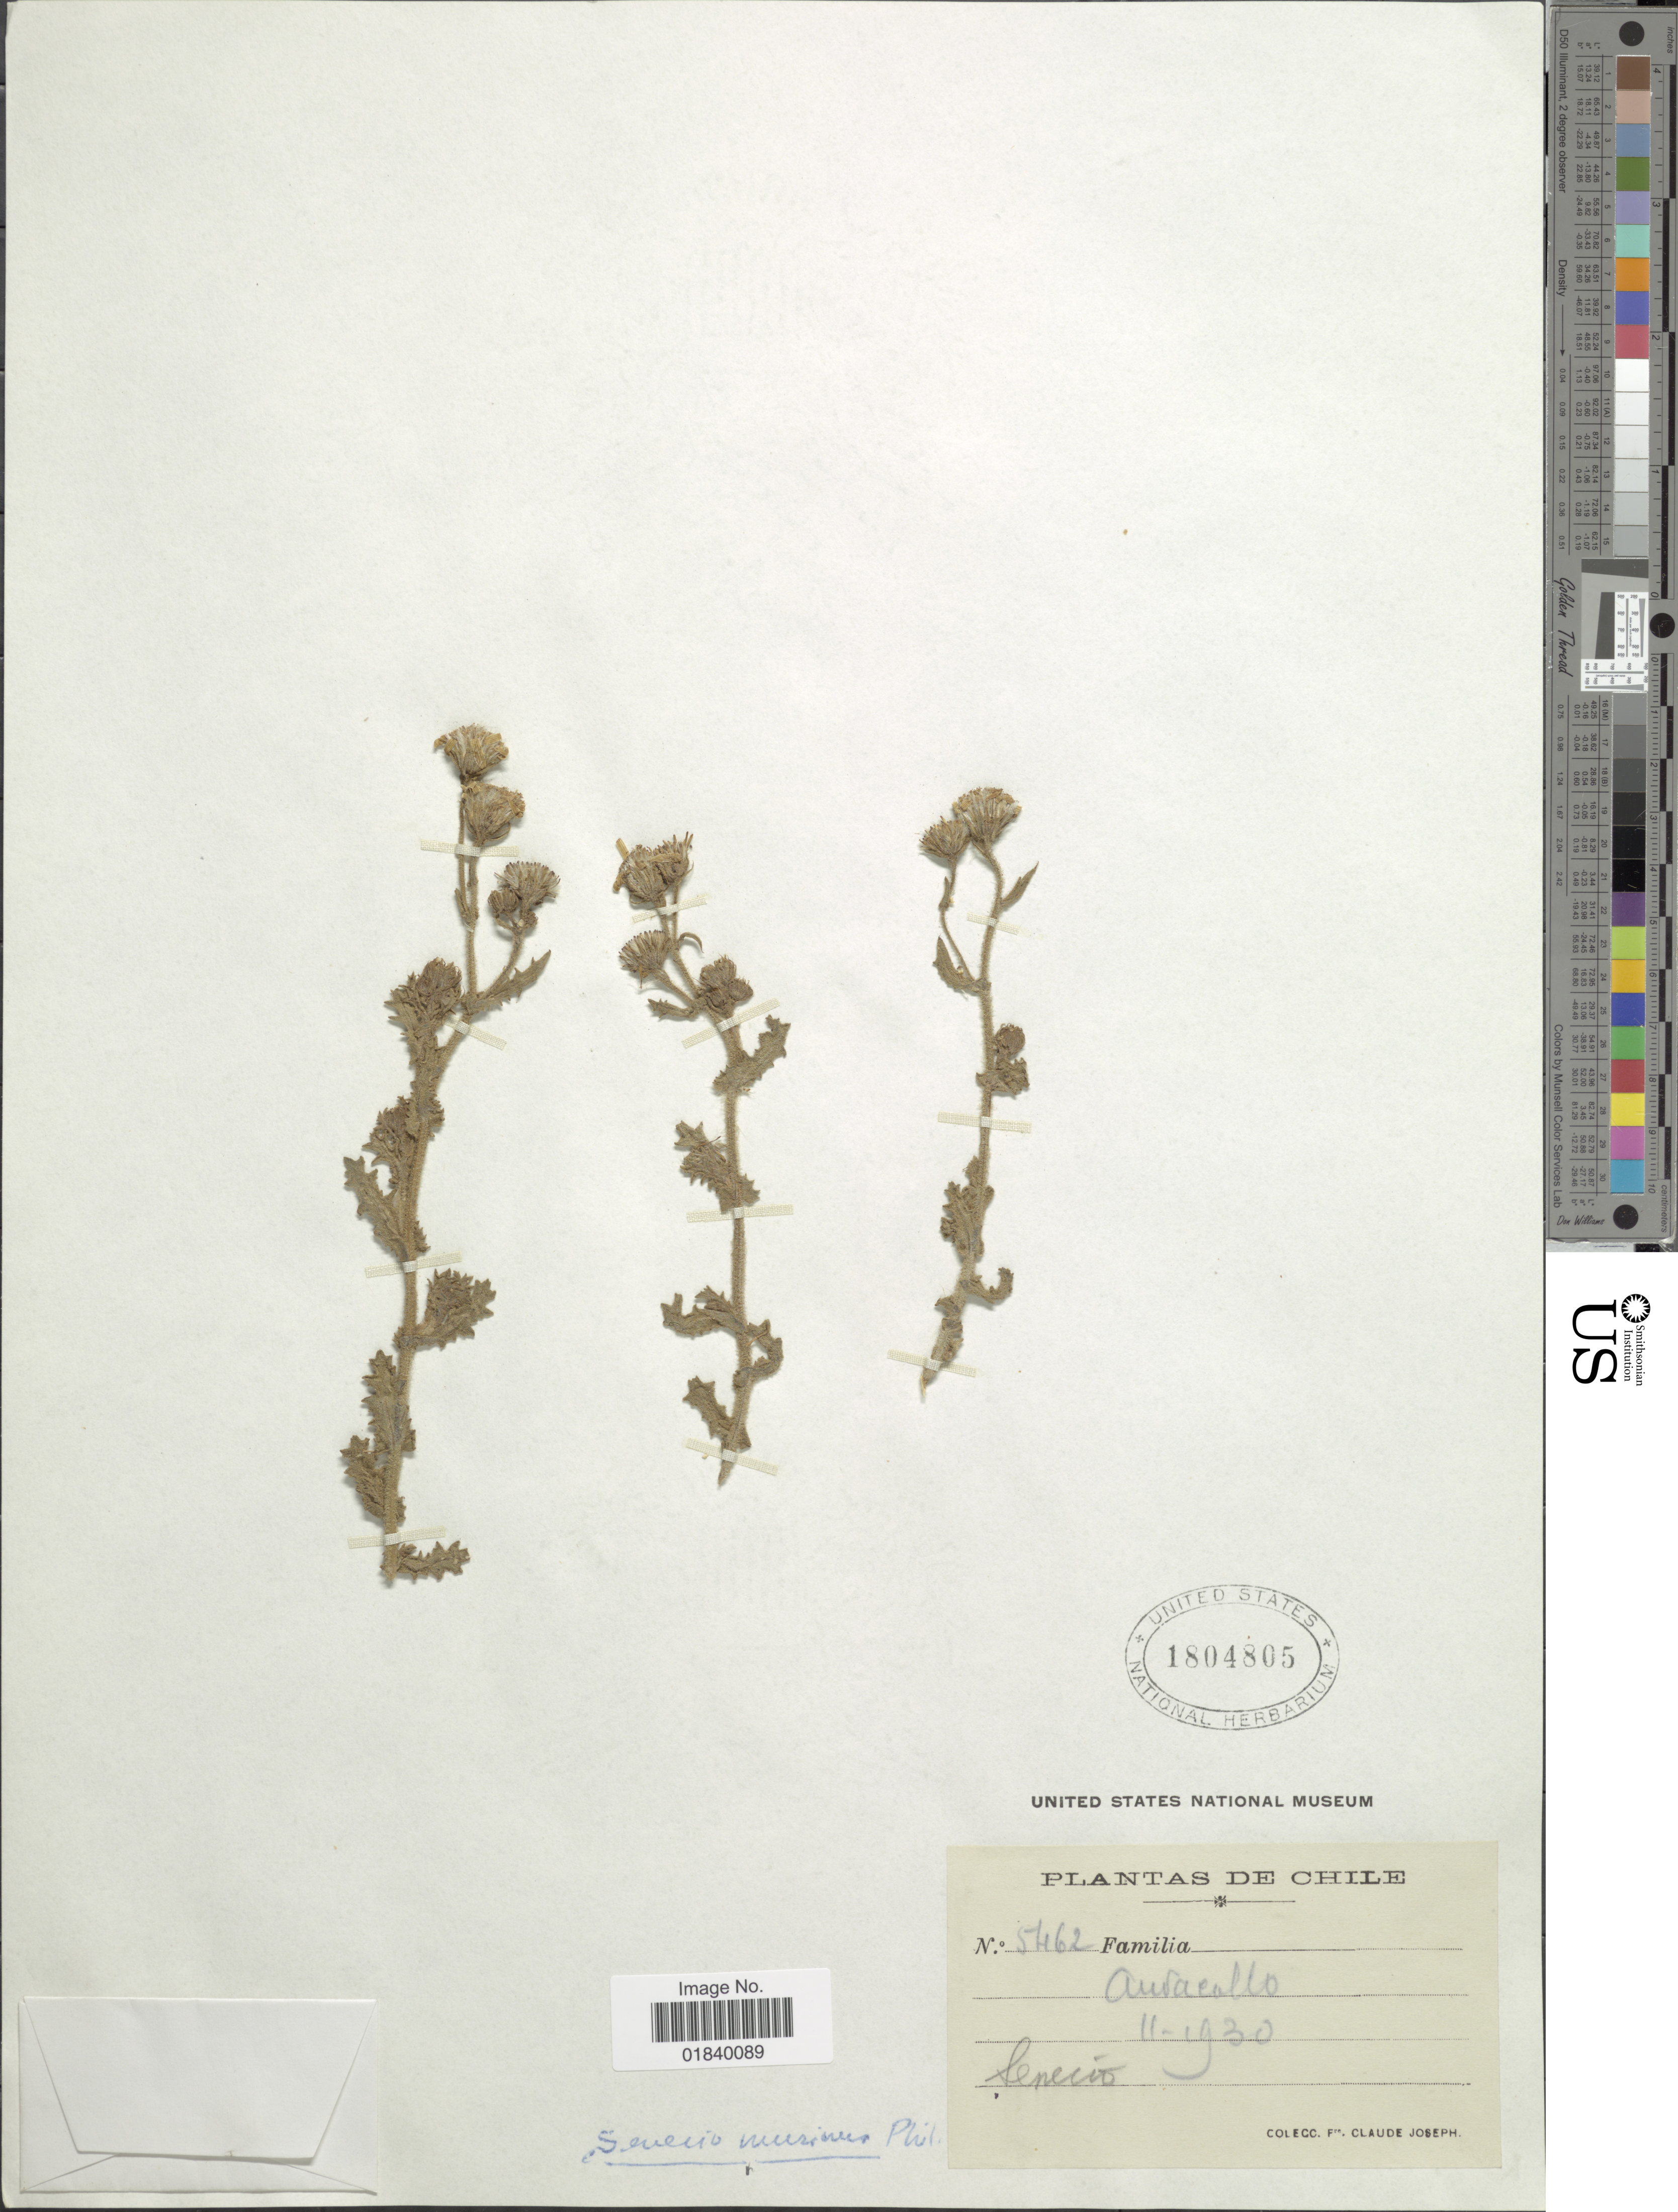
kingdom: Plantae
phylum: Tracheophyta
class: Magnoliopsida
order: Asterales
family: Asteraceae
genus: Senecio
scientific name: Senecio murinus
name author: Phil.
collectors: Bro. Claude-Joseph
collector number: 5462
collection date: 1930-11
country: Chile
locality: Andacollo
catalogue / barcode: US 1804805